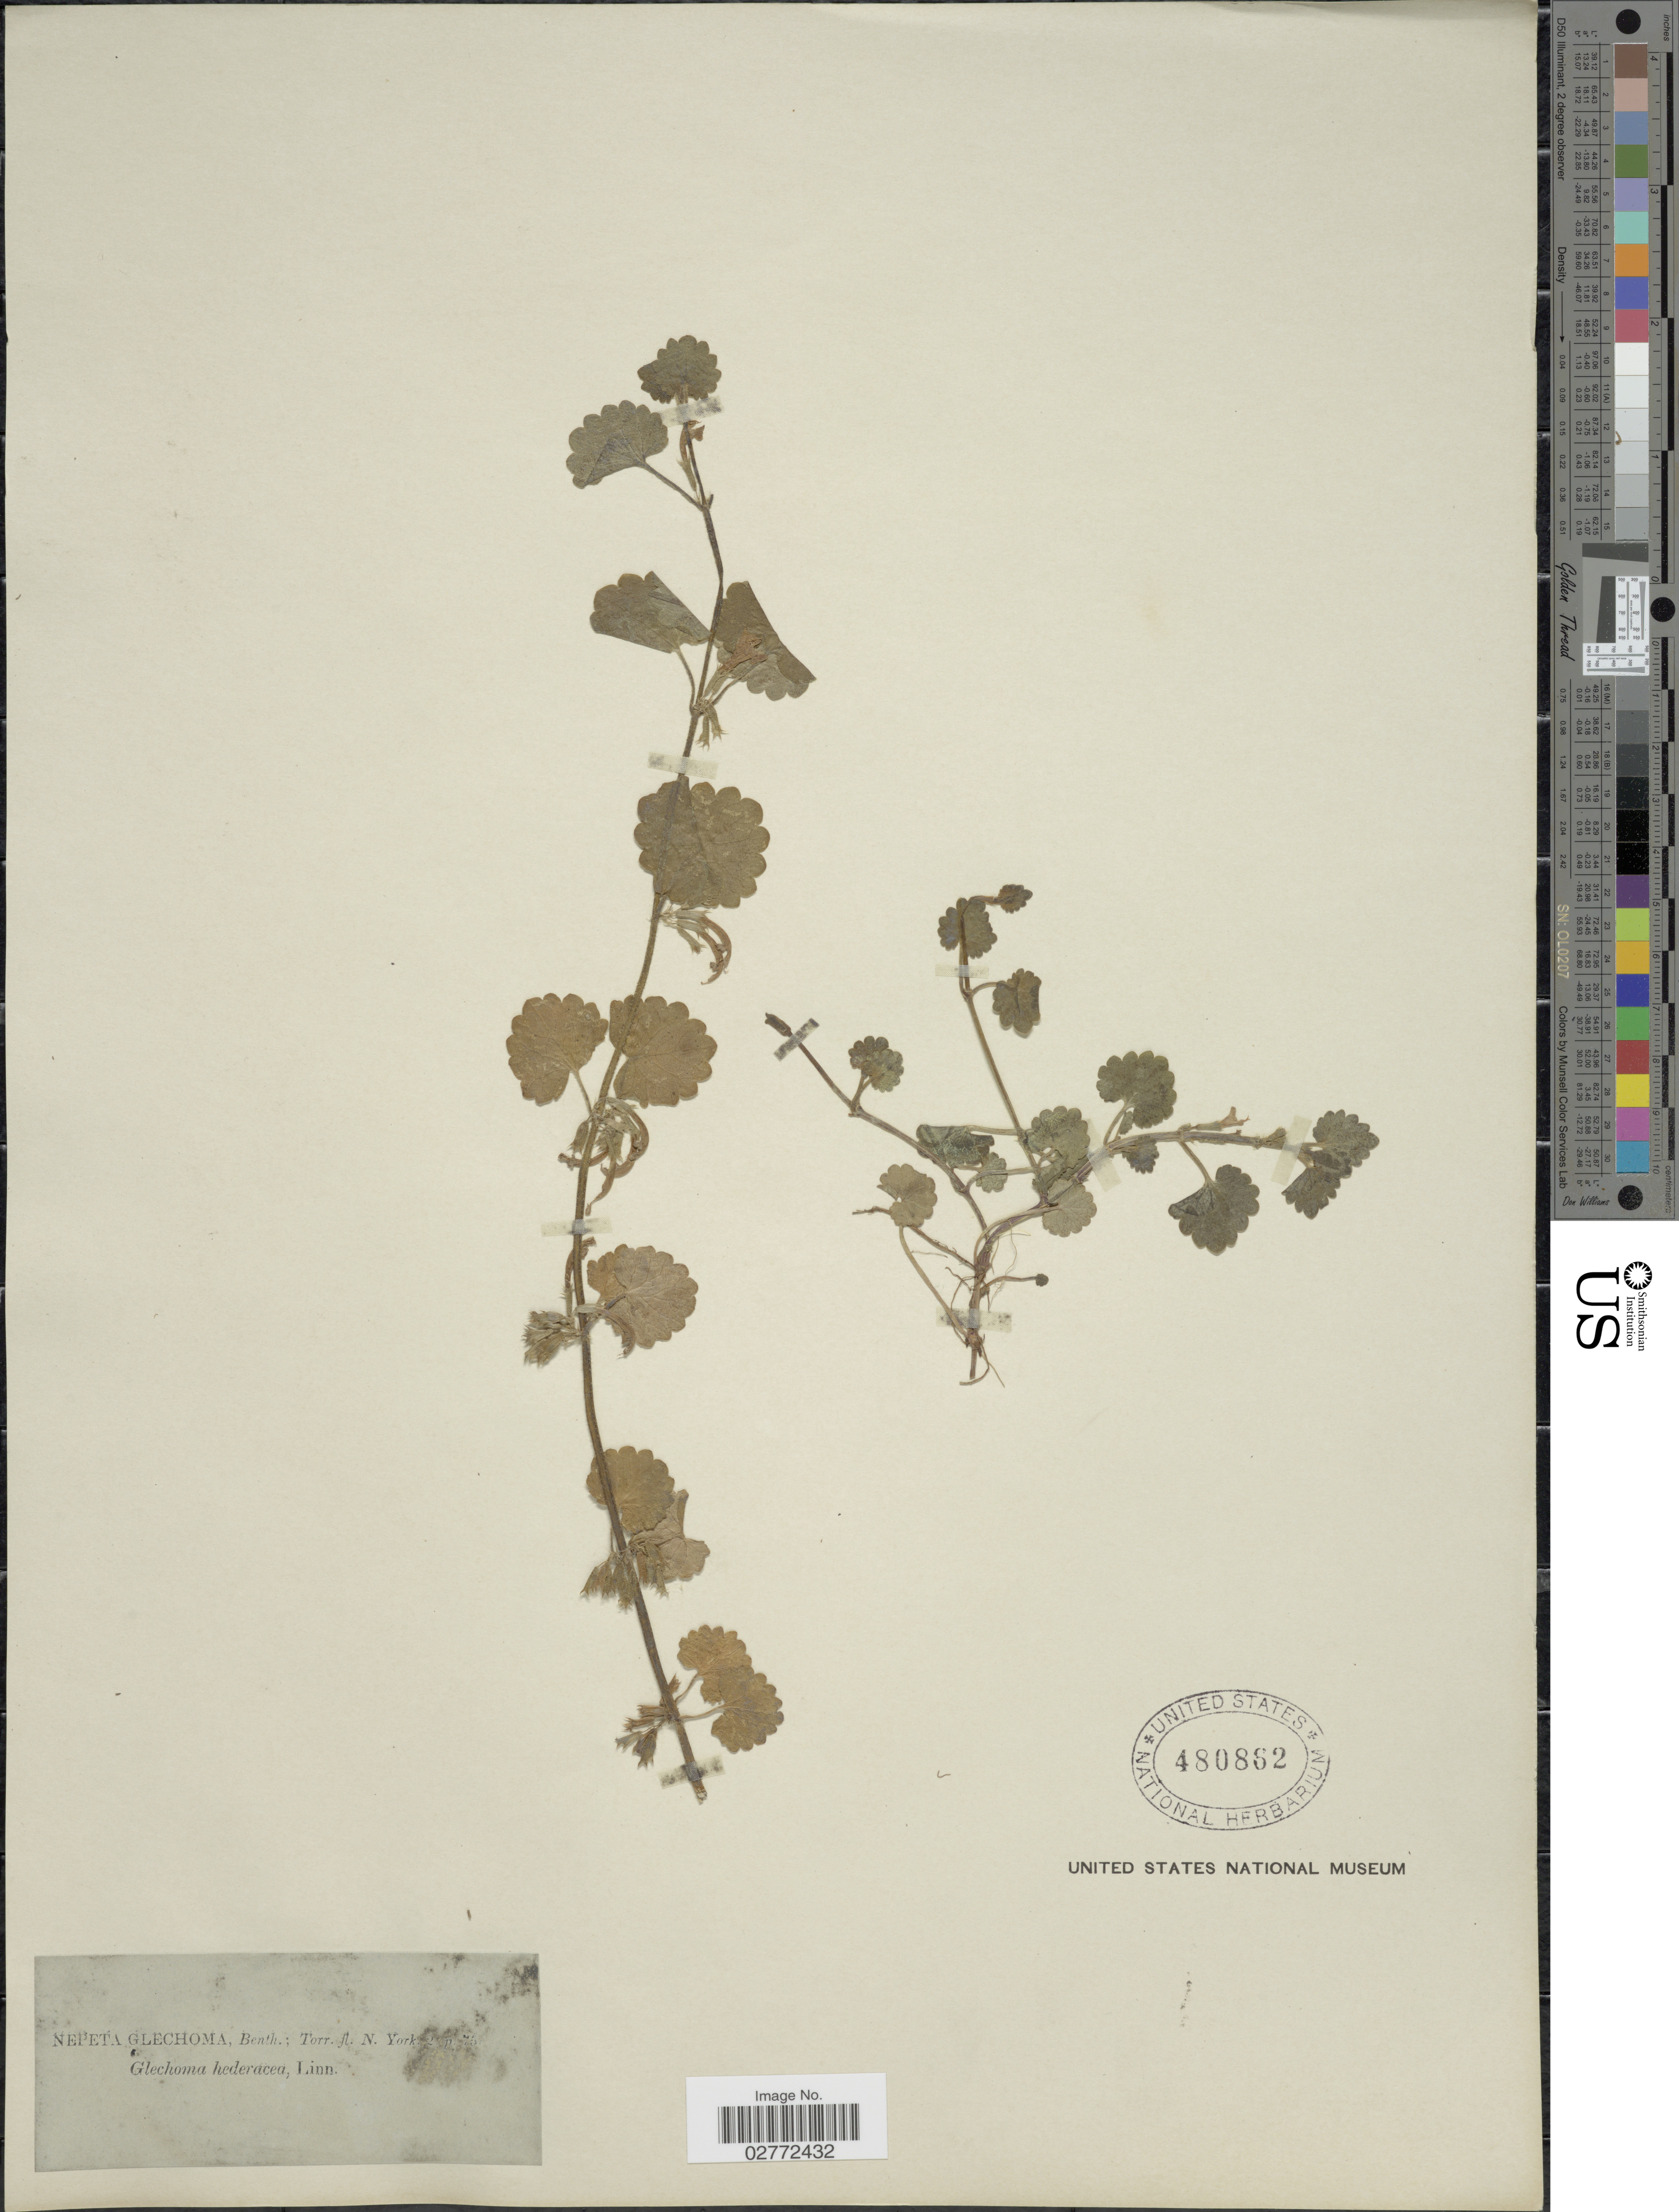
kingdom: Plantae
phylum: Tracheophyta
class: Magnoliopsida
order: Lamiales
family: Lamiaceae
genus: Glechoma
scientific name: Glechoma hederacea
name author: L.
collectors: J. Torrey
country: United States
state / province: New York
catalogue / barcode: US 480862